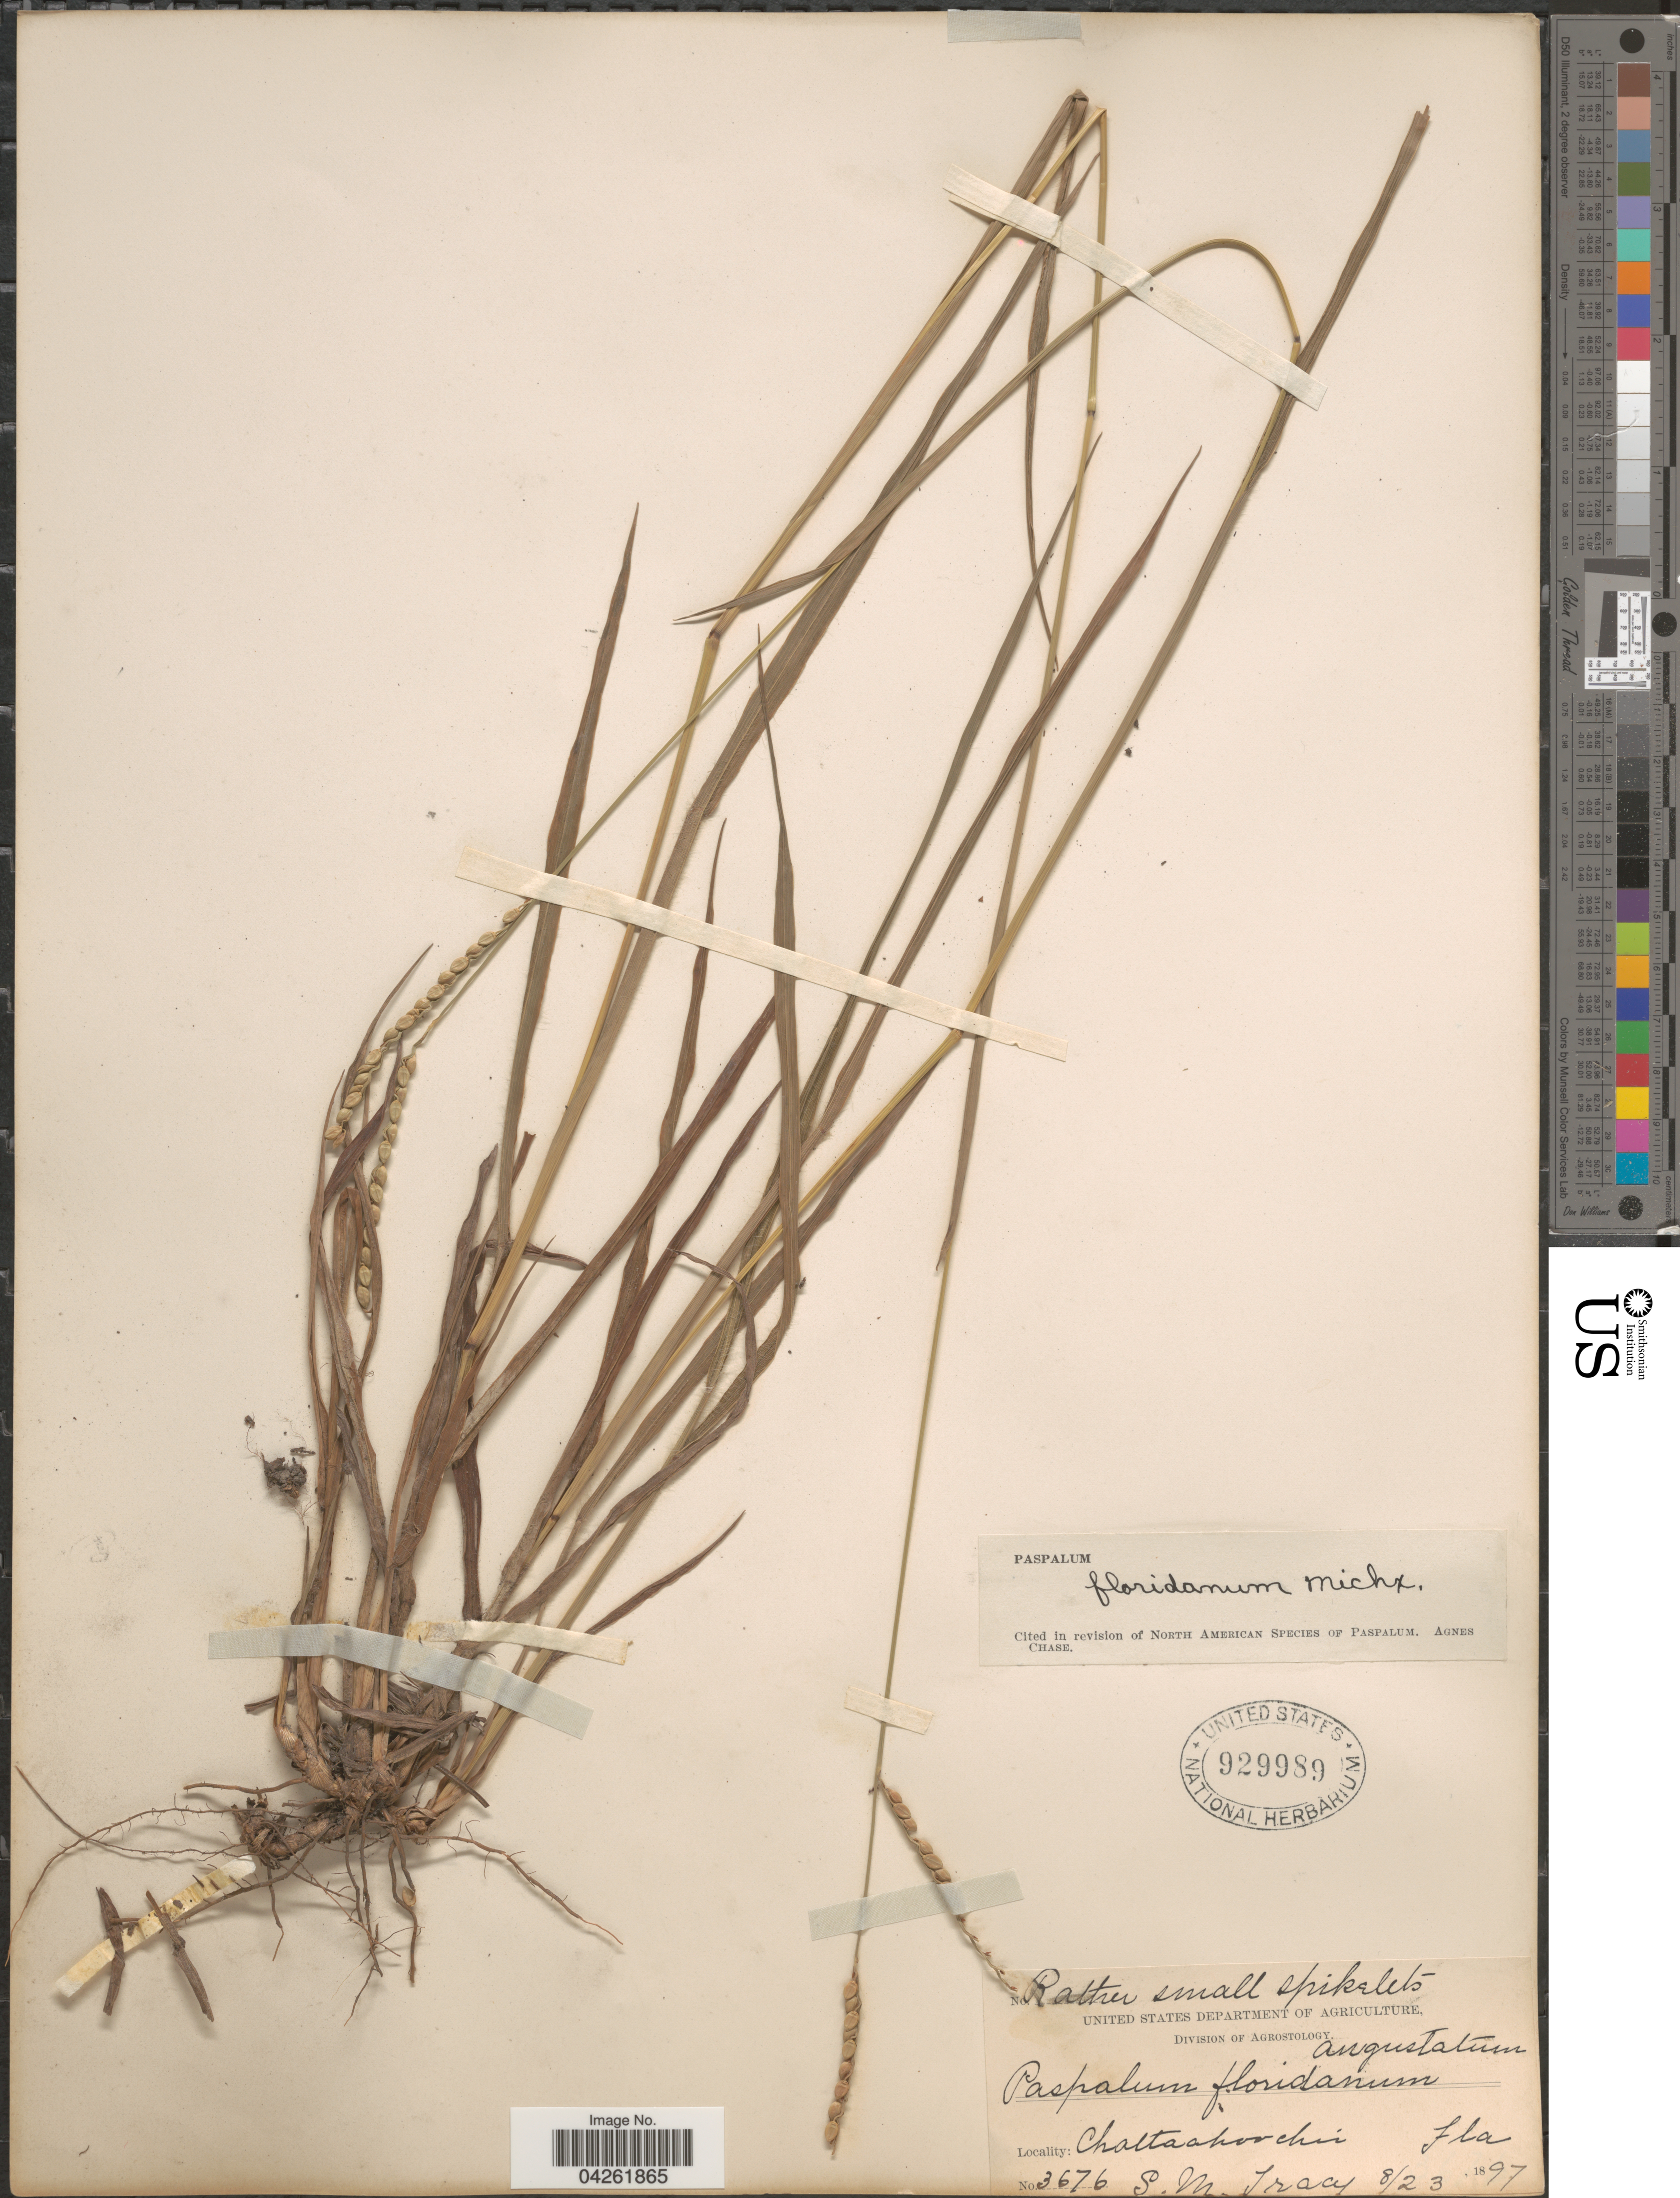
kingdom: Plantae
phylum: Tracheophyta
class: Liliopsida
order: Poales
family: Poaceae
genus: Paspalum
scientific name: Paspalum floridanum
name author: Michx.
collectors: S. M. Tracy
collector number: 3676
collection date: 1897-08-23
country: United States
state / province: Florida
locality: Chattahoochee.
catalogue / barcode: US 929989